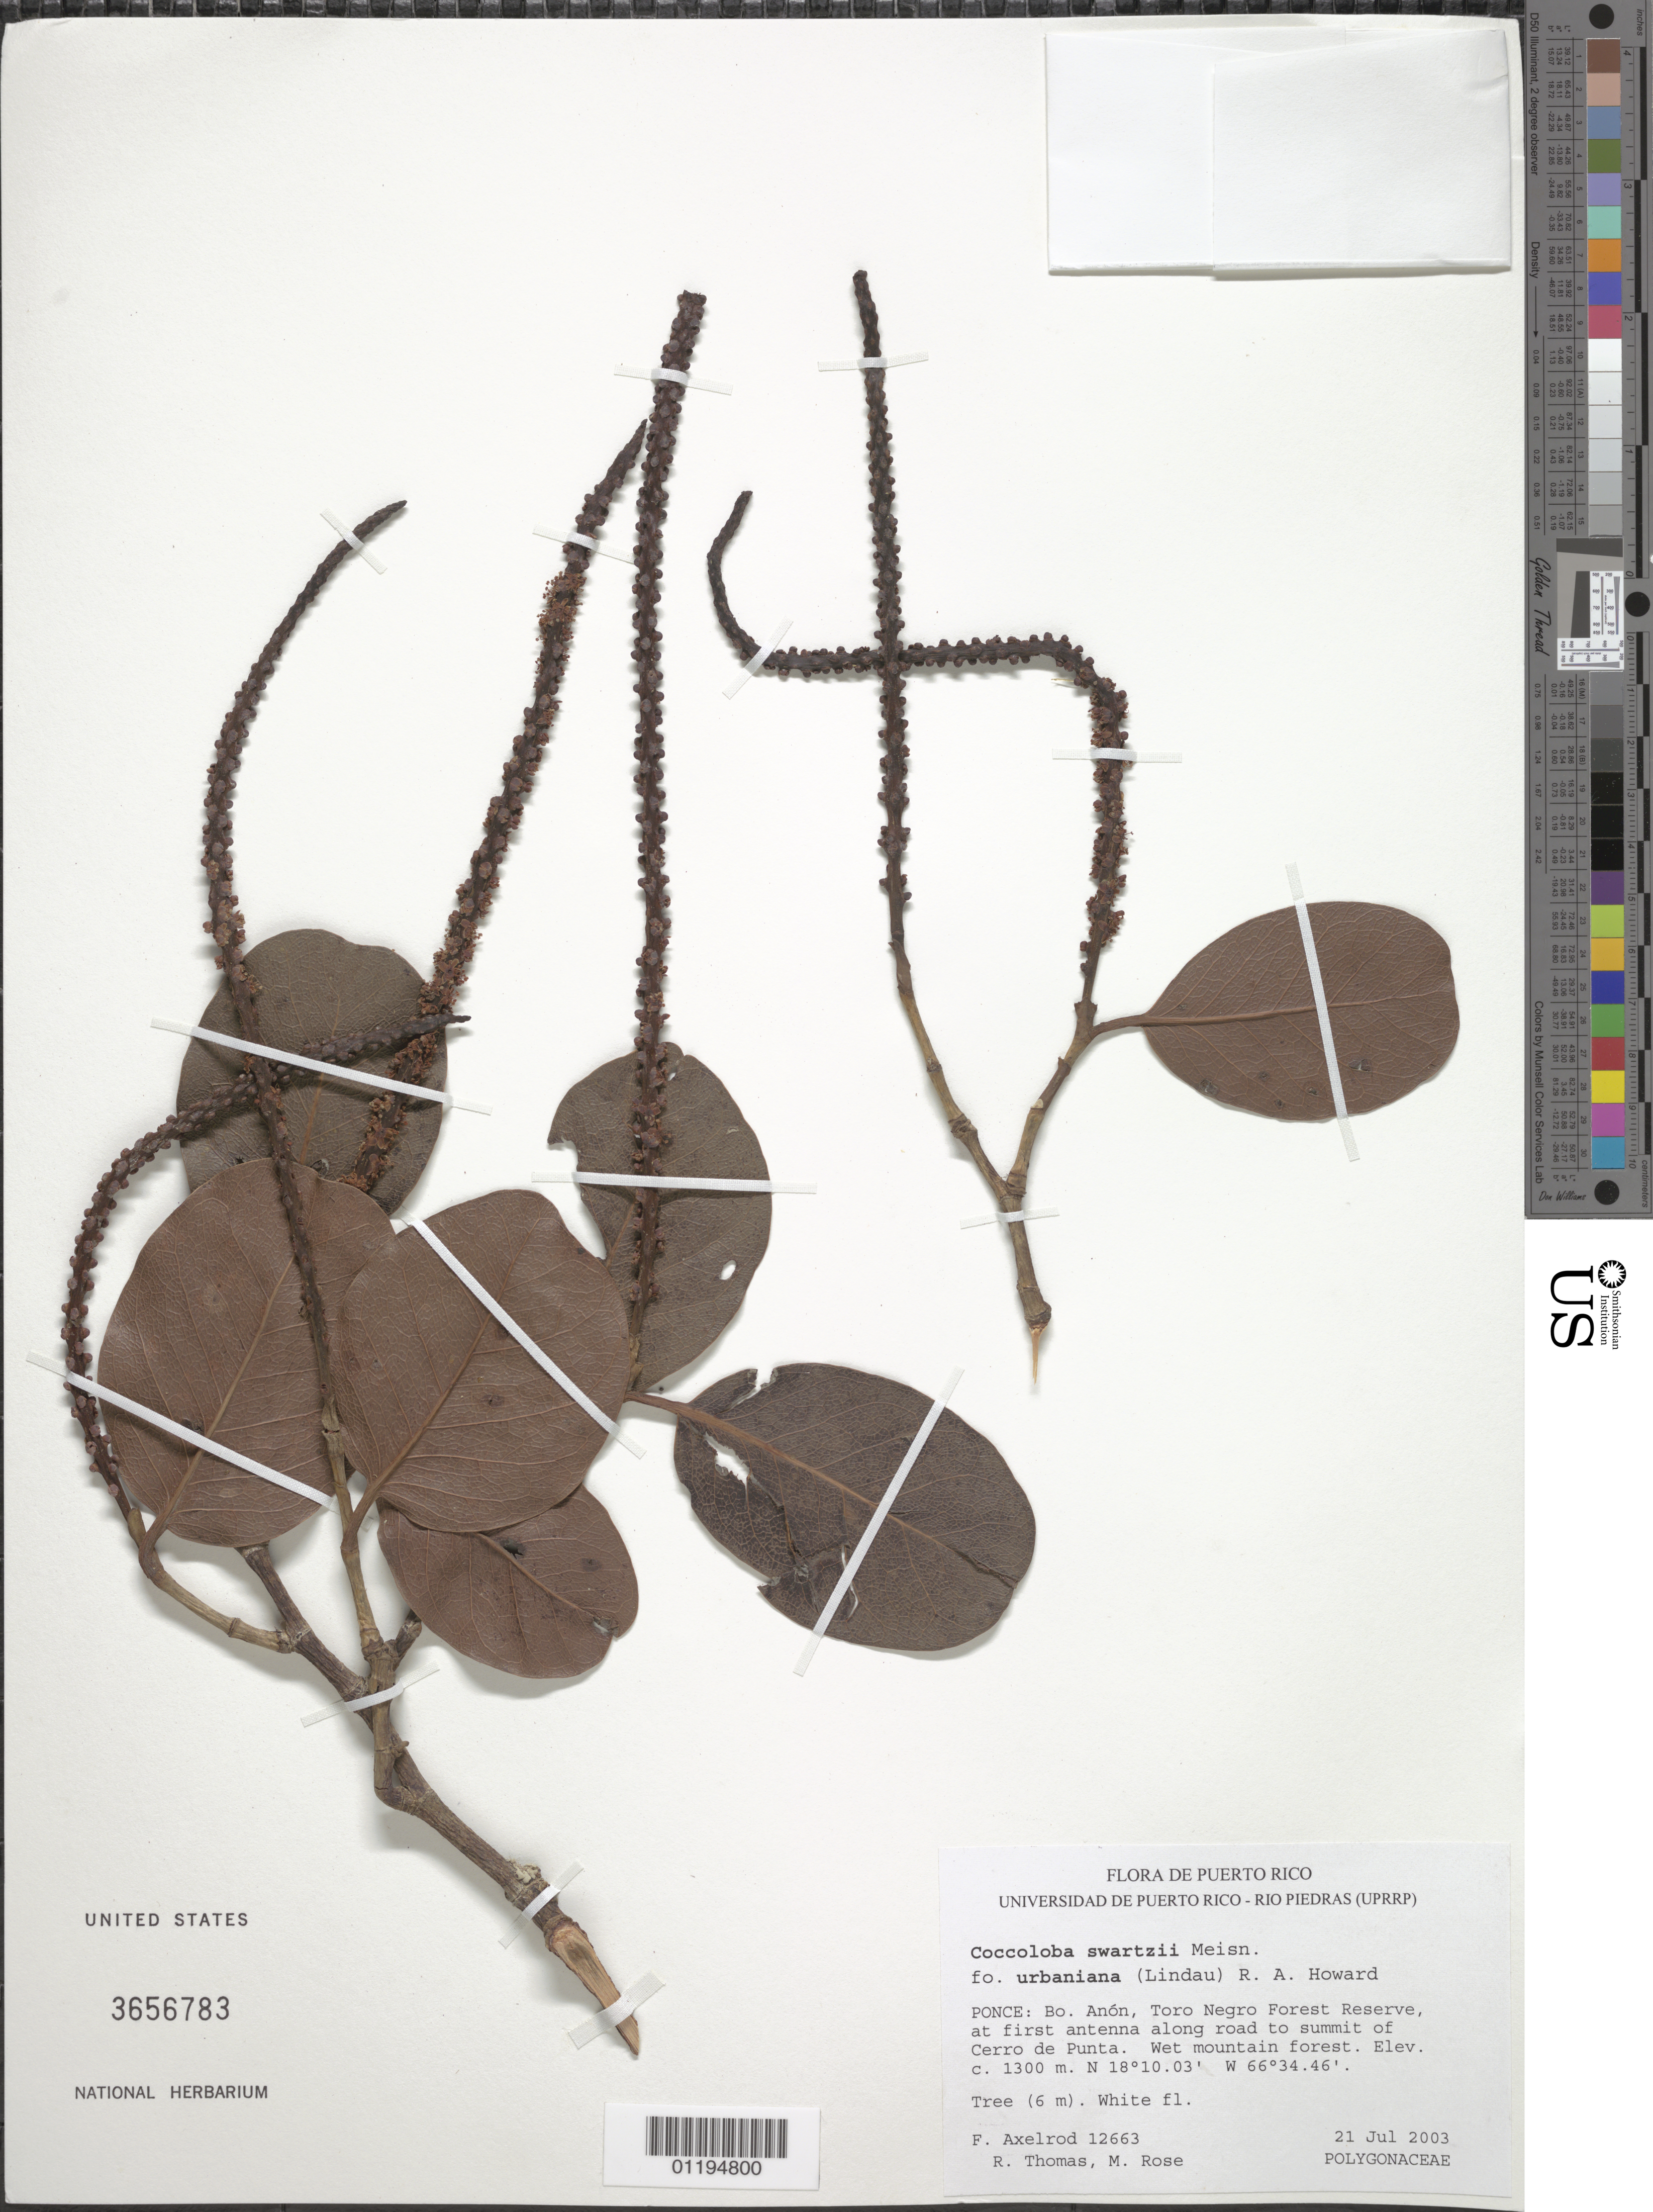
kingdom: Plantae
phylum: Tracheophyta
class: Magnoliopsida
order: Caryophyllales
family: Polygonaceae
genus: Coccoloba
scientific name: Coccoloba swartzii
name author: Meisn.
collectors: F. S. Axelrod, R. Thomas & M. Rose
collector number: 12663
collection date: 2003-07-21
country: Puerto Rico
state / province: Ponce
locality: Toro Negro Forest Reserve, trail along SE side of Monte Jayuya.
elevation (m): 1300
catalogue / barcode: US 3656783